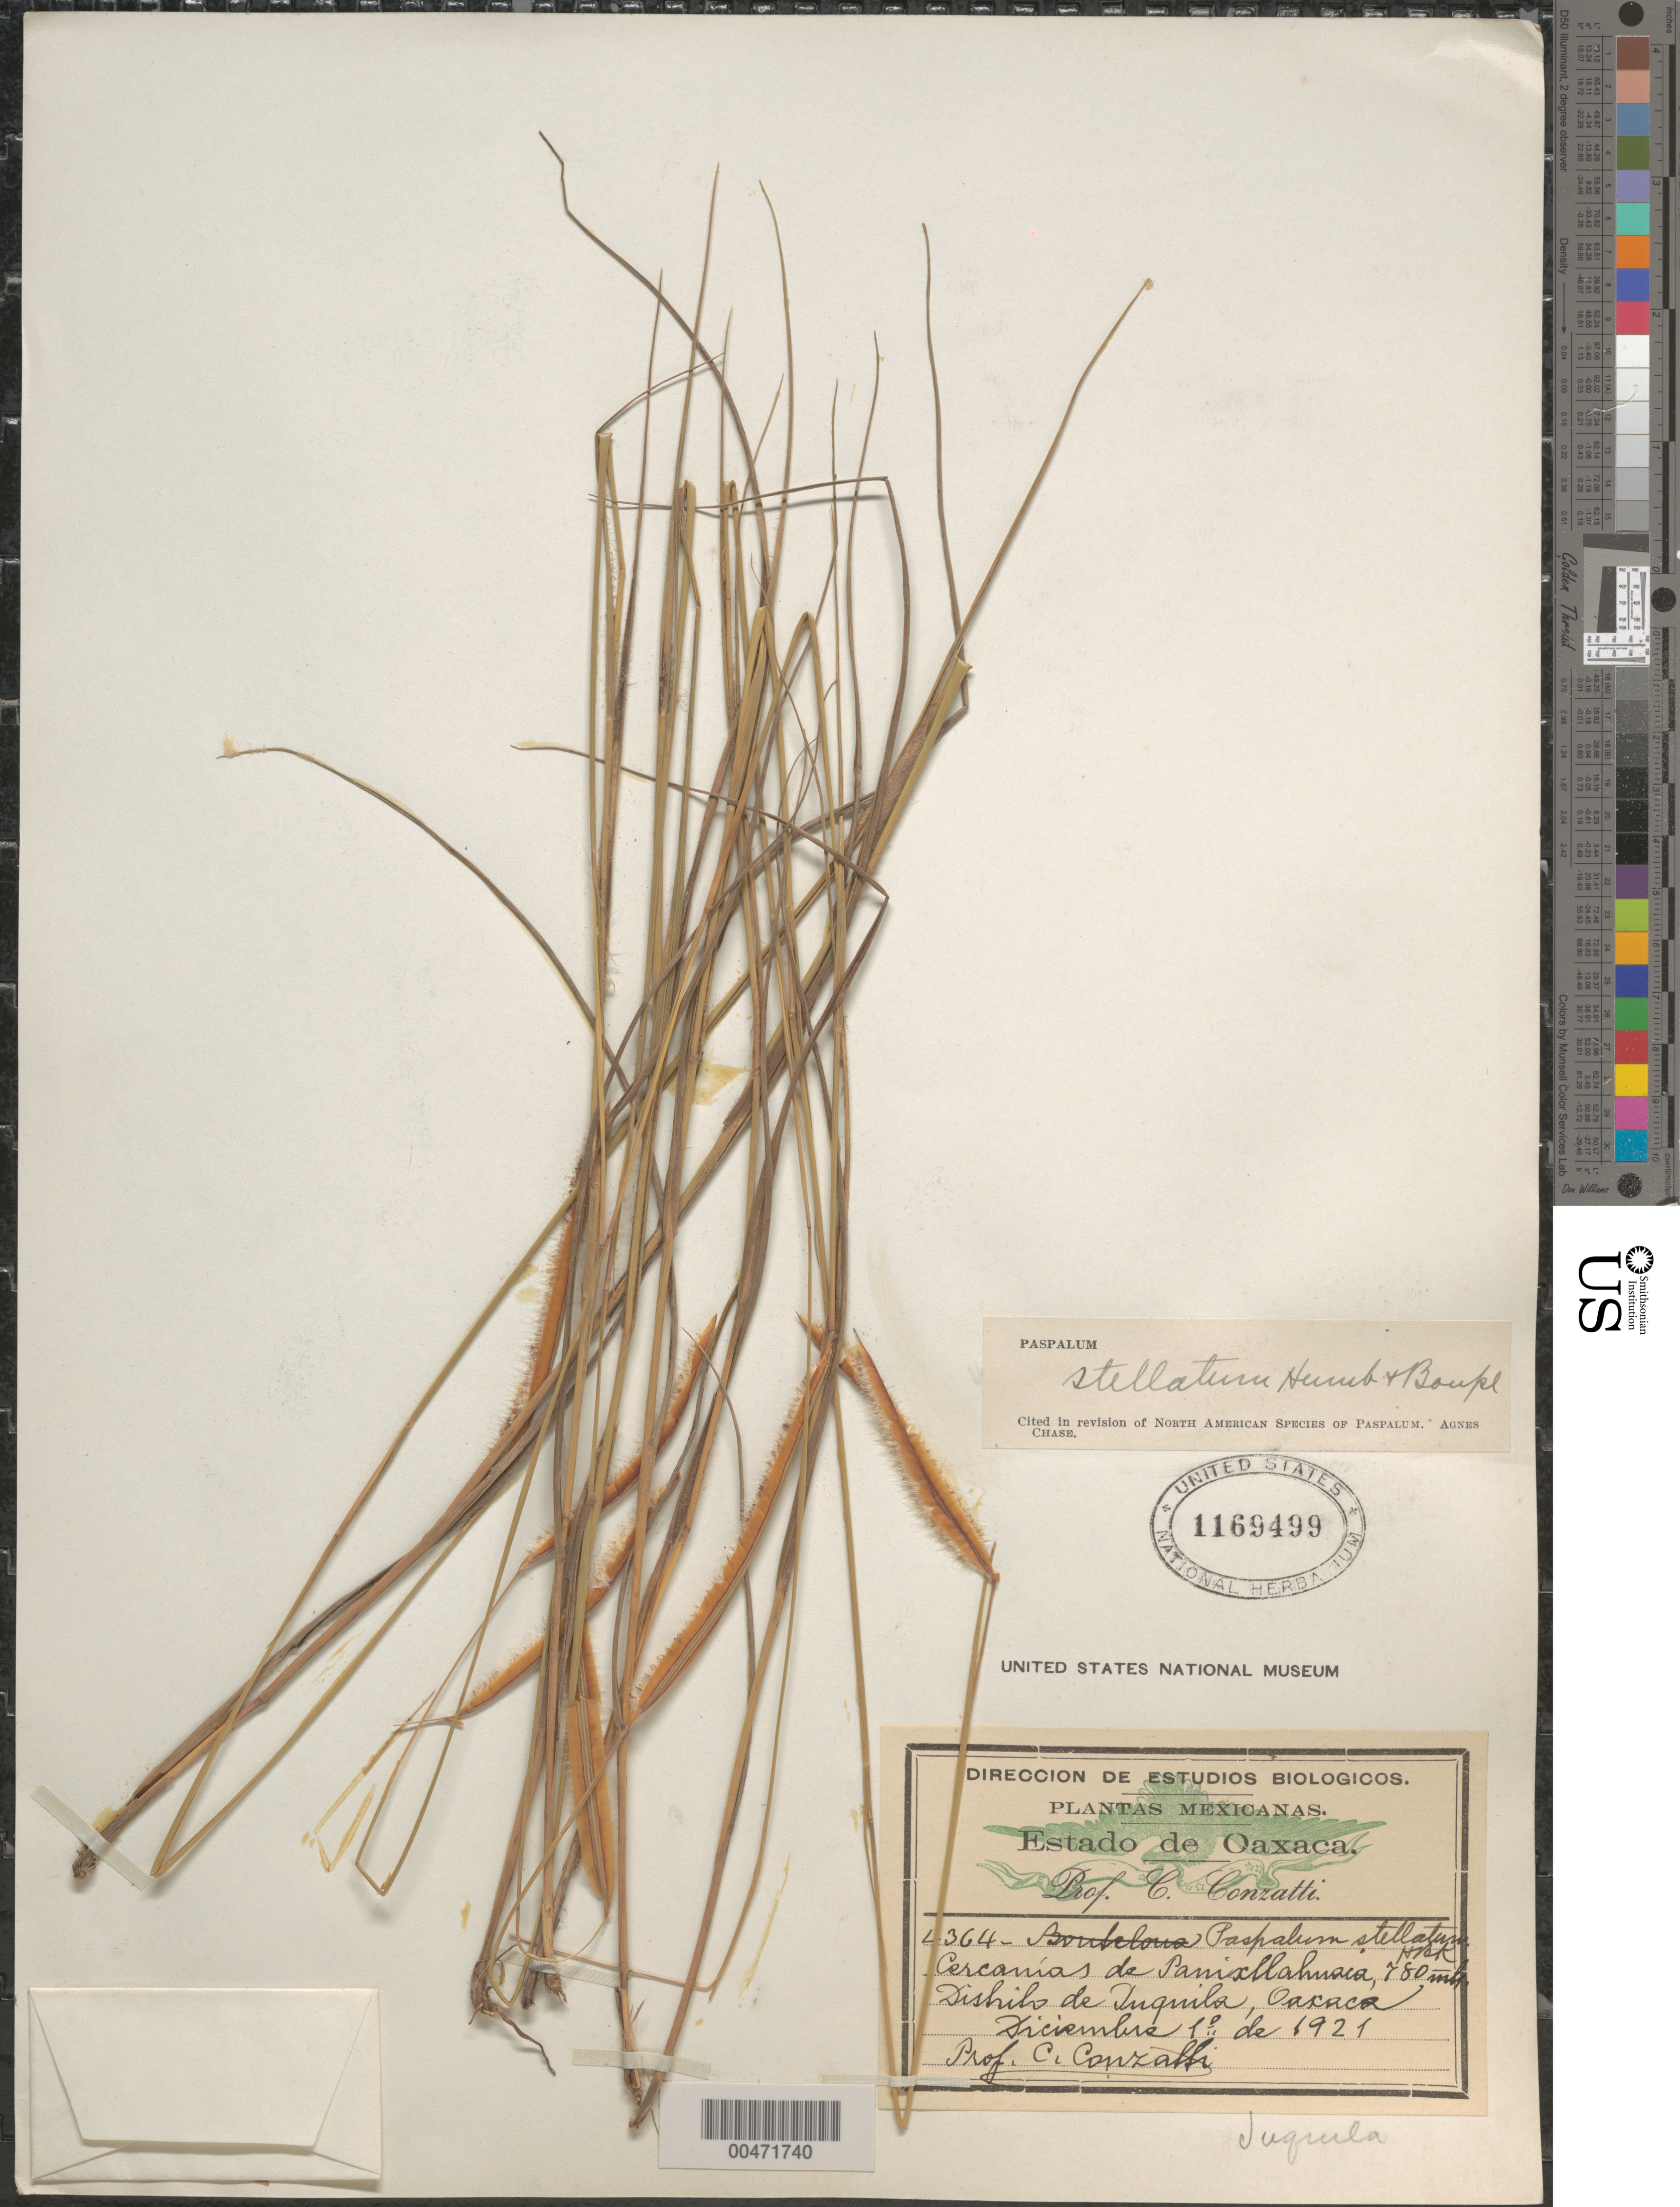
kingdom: Plantae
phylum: Tracheophyta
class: Liliopsida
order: Poales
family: Poaceae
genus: Paspalum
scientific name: Paspalum stellatum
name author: Humb. & Bonpl. ex Flüggé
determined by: Chase, [M.] Agnes, (US)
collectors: C. Conzatti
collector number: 4364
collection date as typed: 10 Dec 1921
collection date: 1921-12-10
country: Mexico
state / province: Oaxaca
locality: Cercan¡as de Panixllahuaia, Dist de Juquila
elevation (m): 780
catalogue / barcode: US 1169499